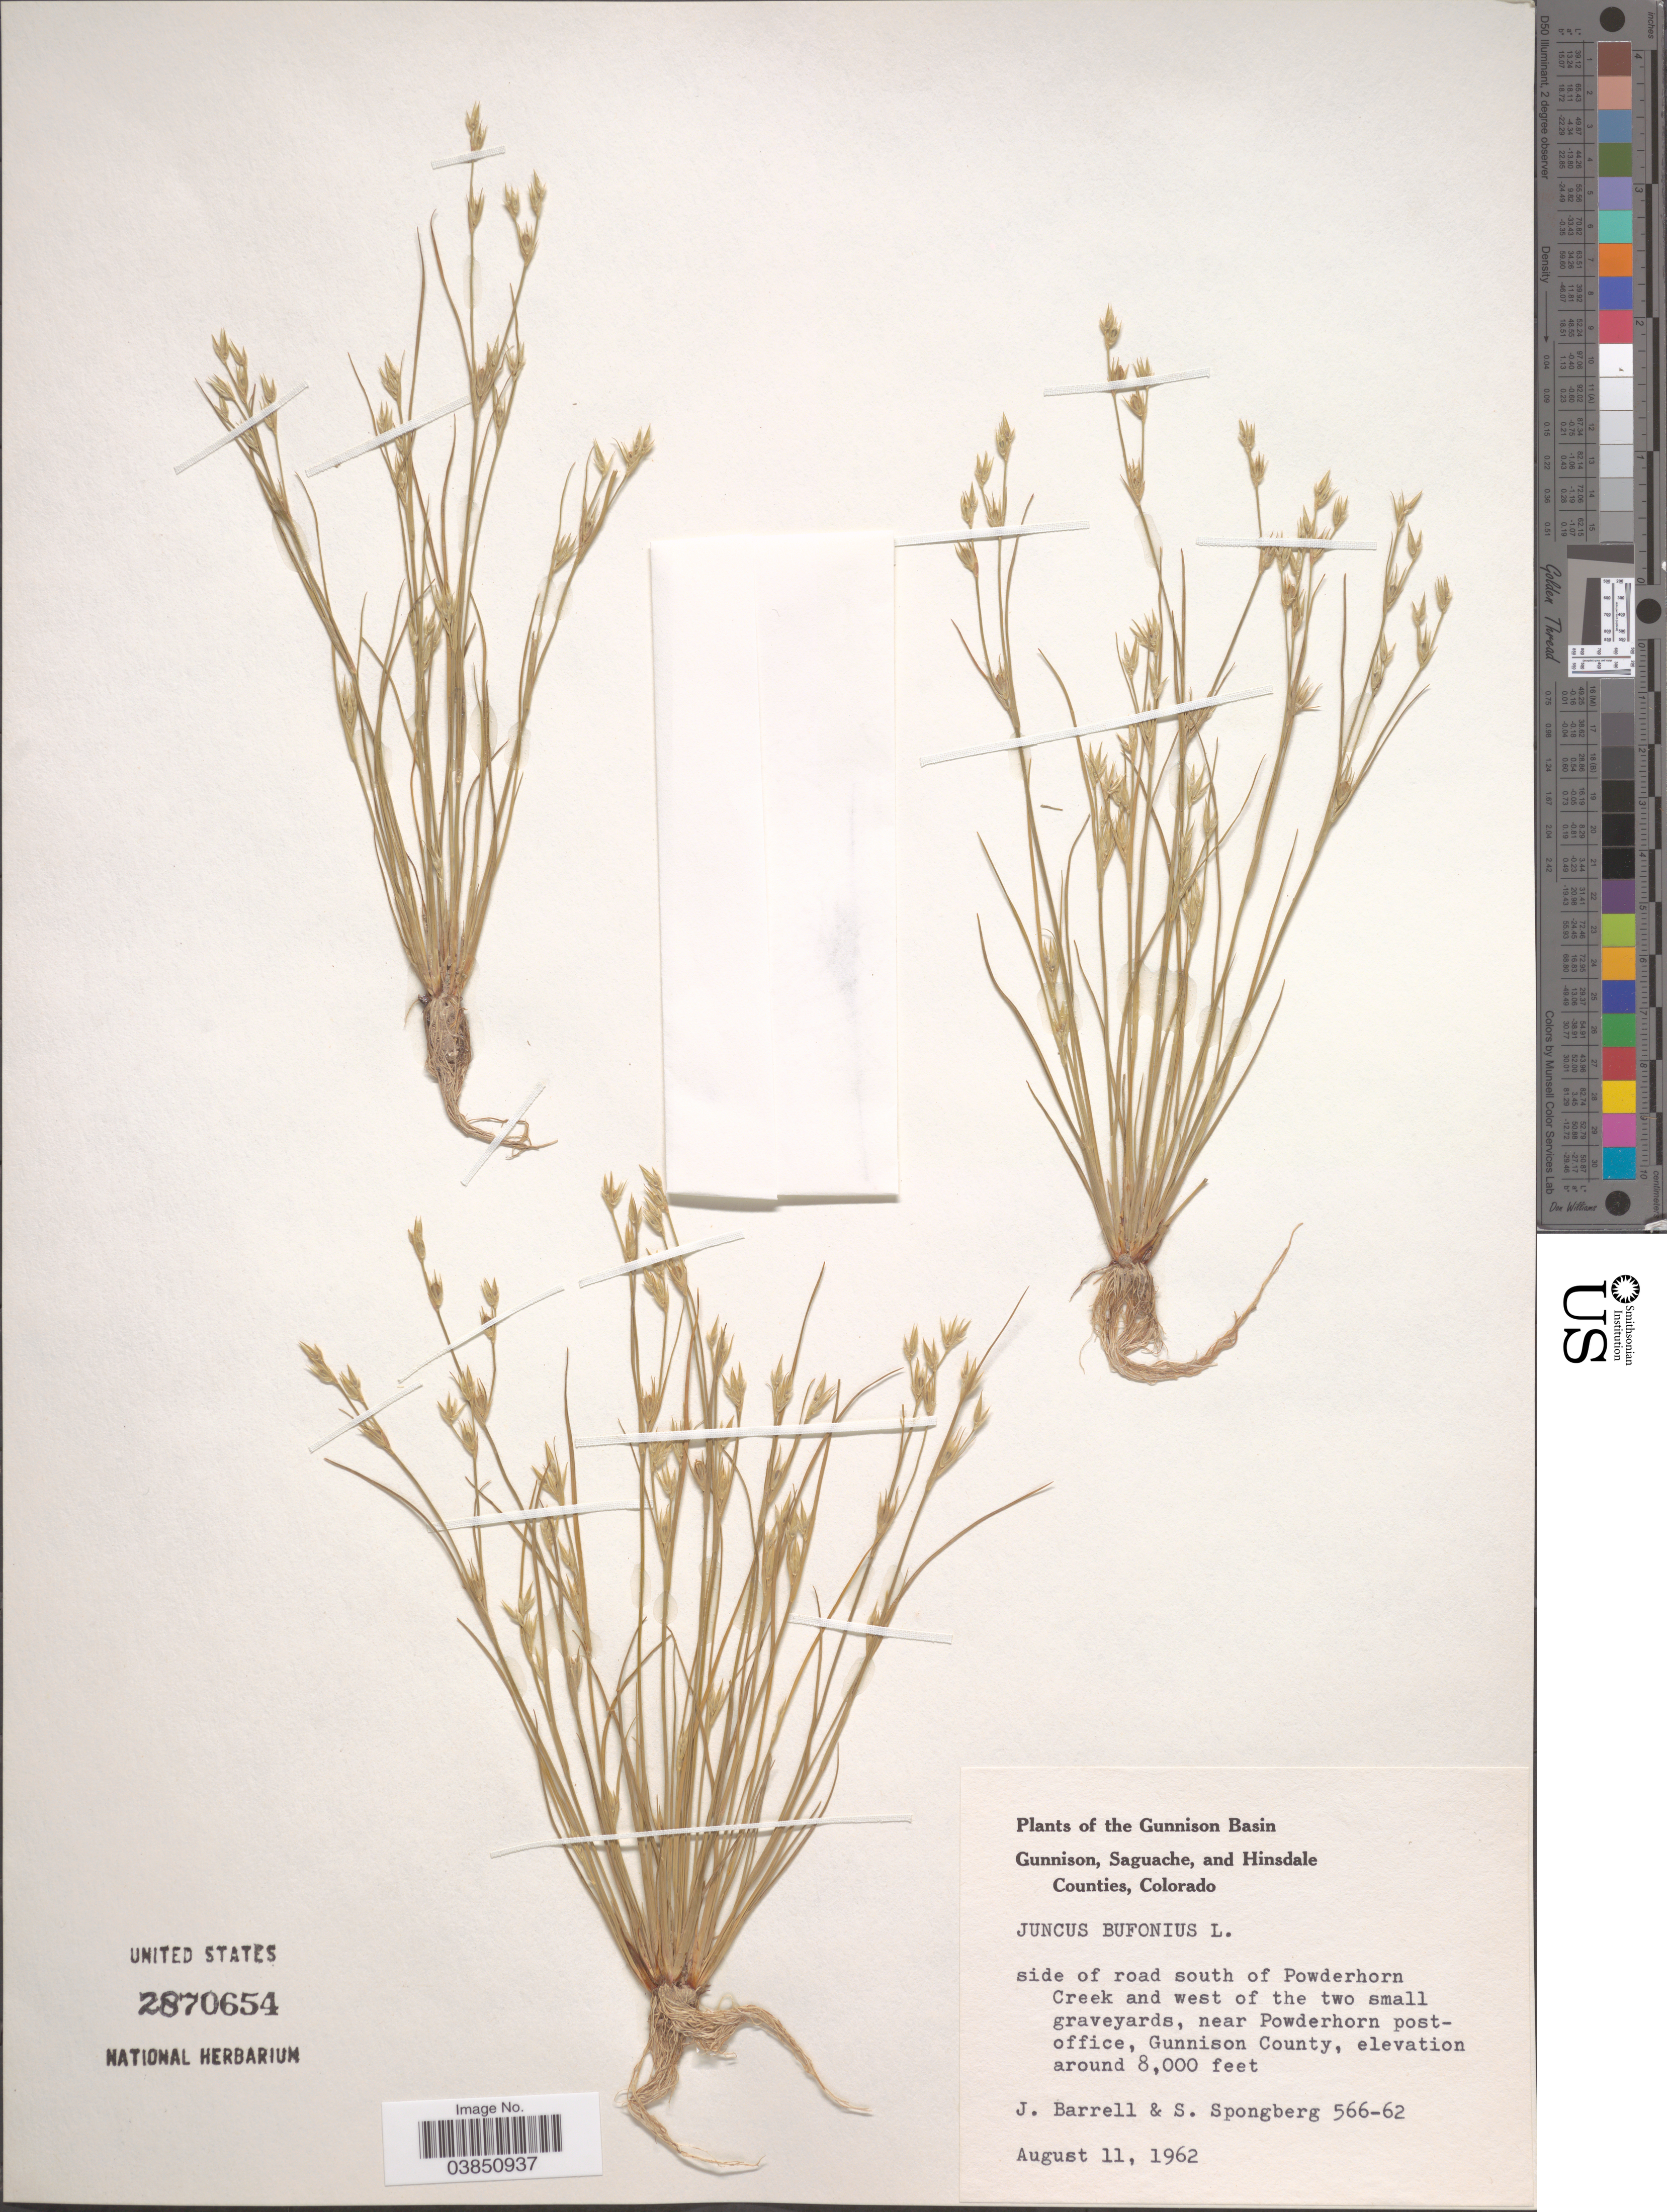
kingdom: Plantae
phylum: Tracheophyta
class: Liliopsida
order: Poales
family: Juncaceae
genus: Juncus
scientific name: Juncus bufonius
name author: L.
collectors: J. Barrell & S. A.Spongberg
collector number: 566-62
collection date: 1962-08-11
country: United States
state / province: Colorado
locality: Side of road south of Powderhorn Creek and west of the two small graveyards, near Powderhorn postoffice, Gunnison County.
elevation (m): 2438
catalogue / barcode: US 2870654